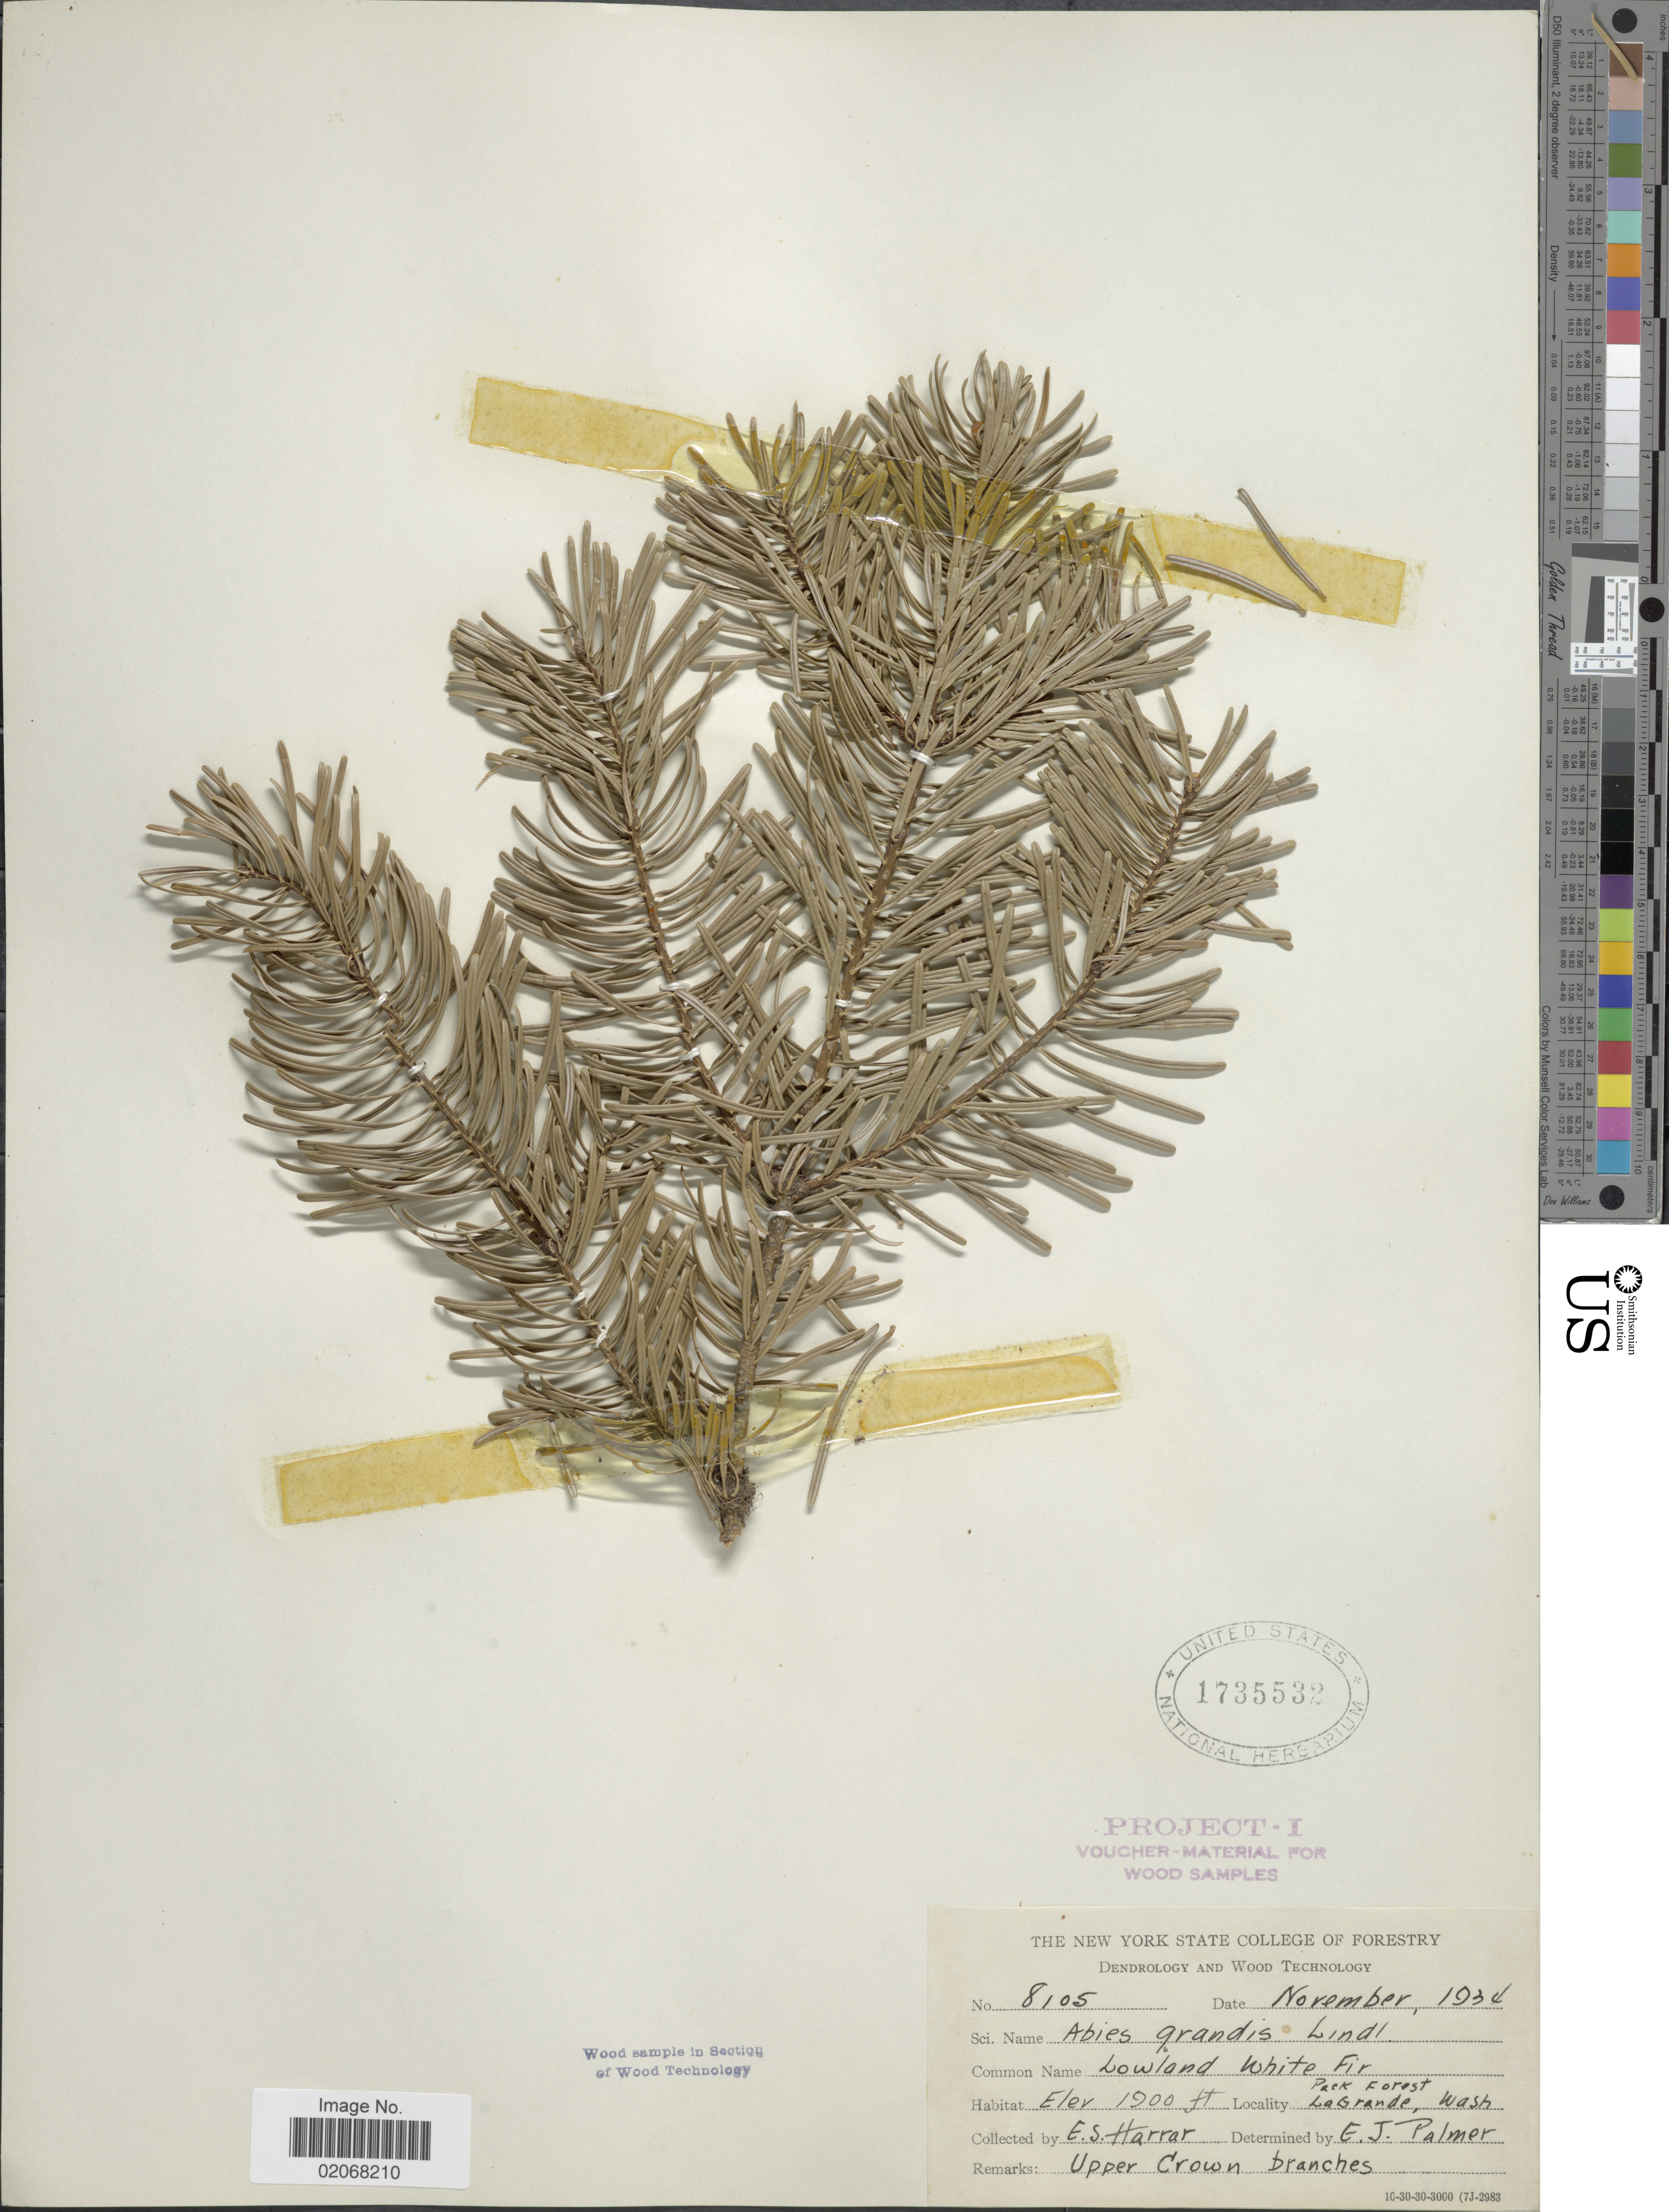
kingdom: Plantae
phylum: Tracheophyta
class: Pinopsida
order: Pinales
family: Pinaceae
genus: Abies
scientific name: Abies grandis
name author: (Douglas ex D. Don) Lindl.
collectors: E. Harrar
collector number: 8105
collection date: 1934-11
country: United States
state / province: Washington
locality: Pack Forest, La Grande, Wash.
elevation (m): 579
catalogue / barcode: US 1735532